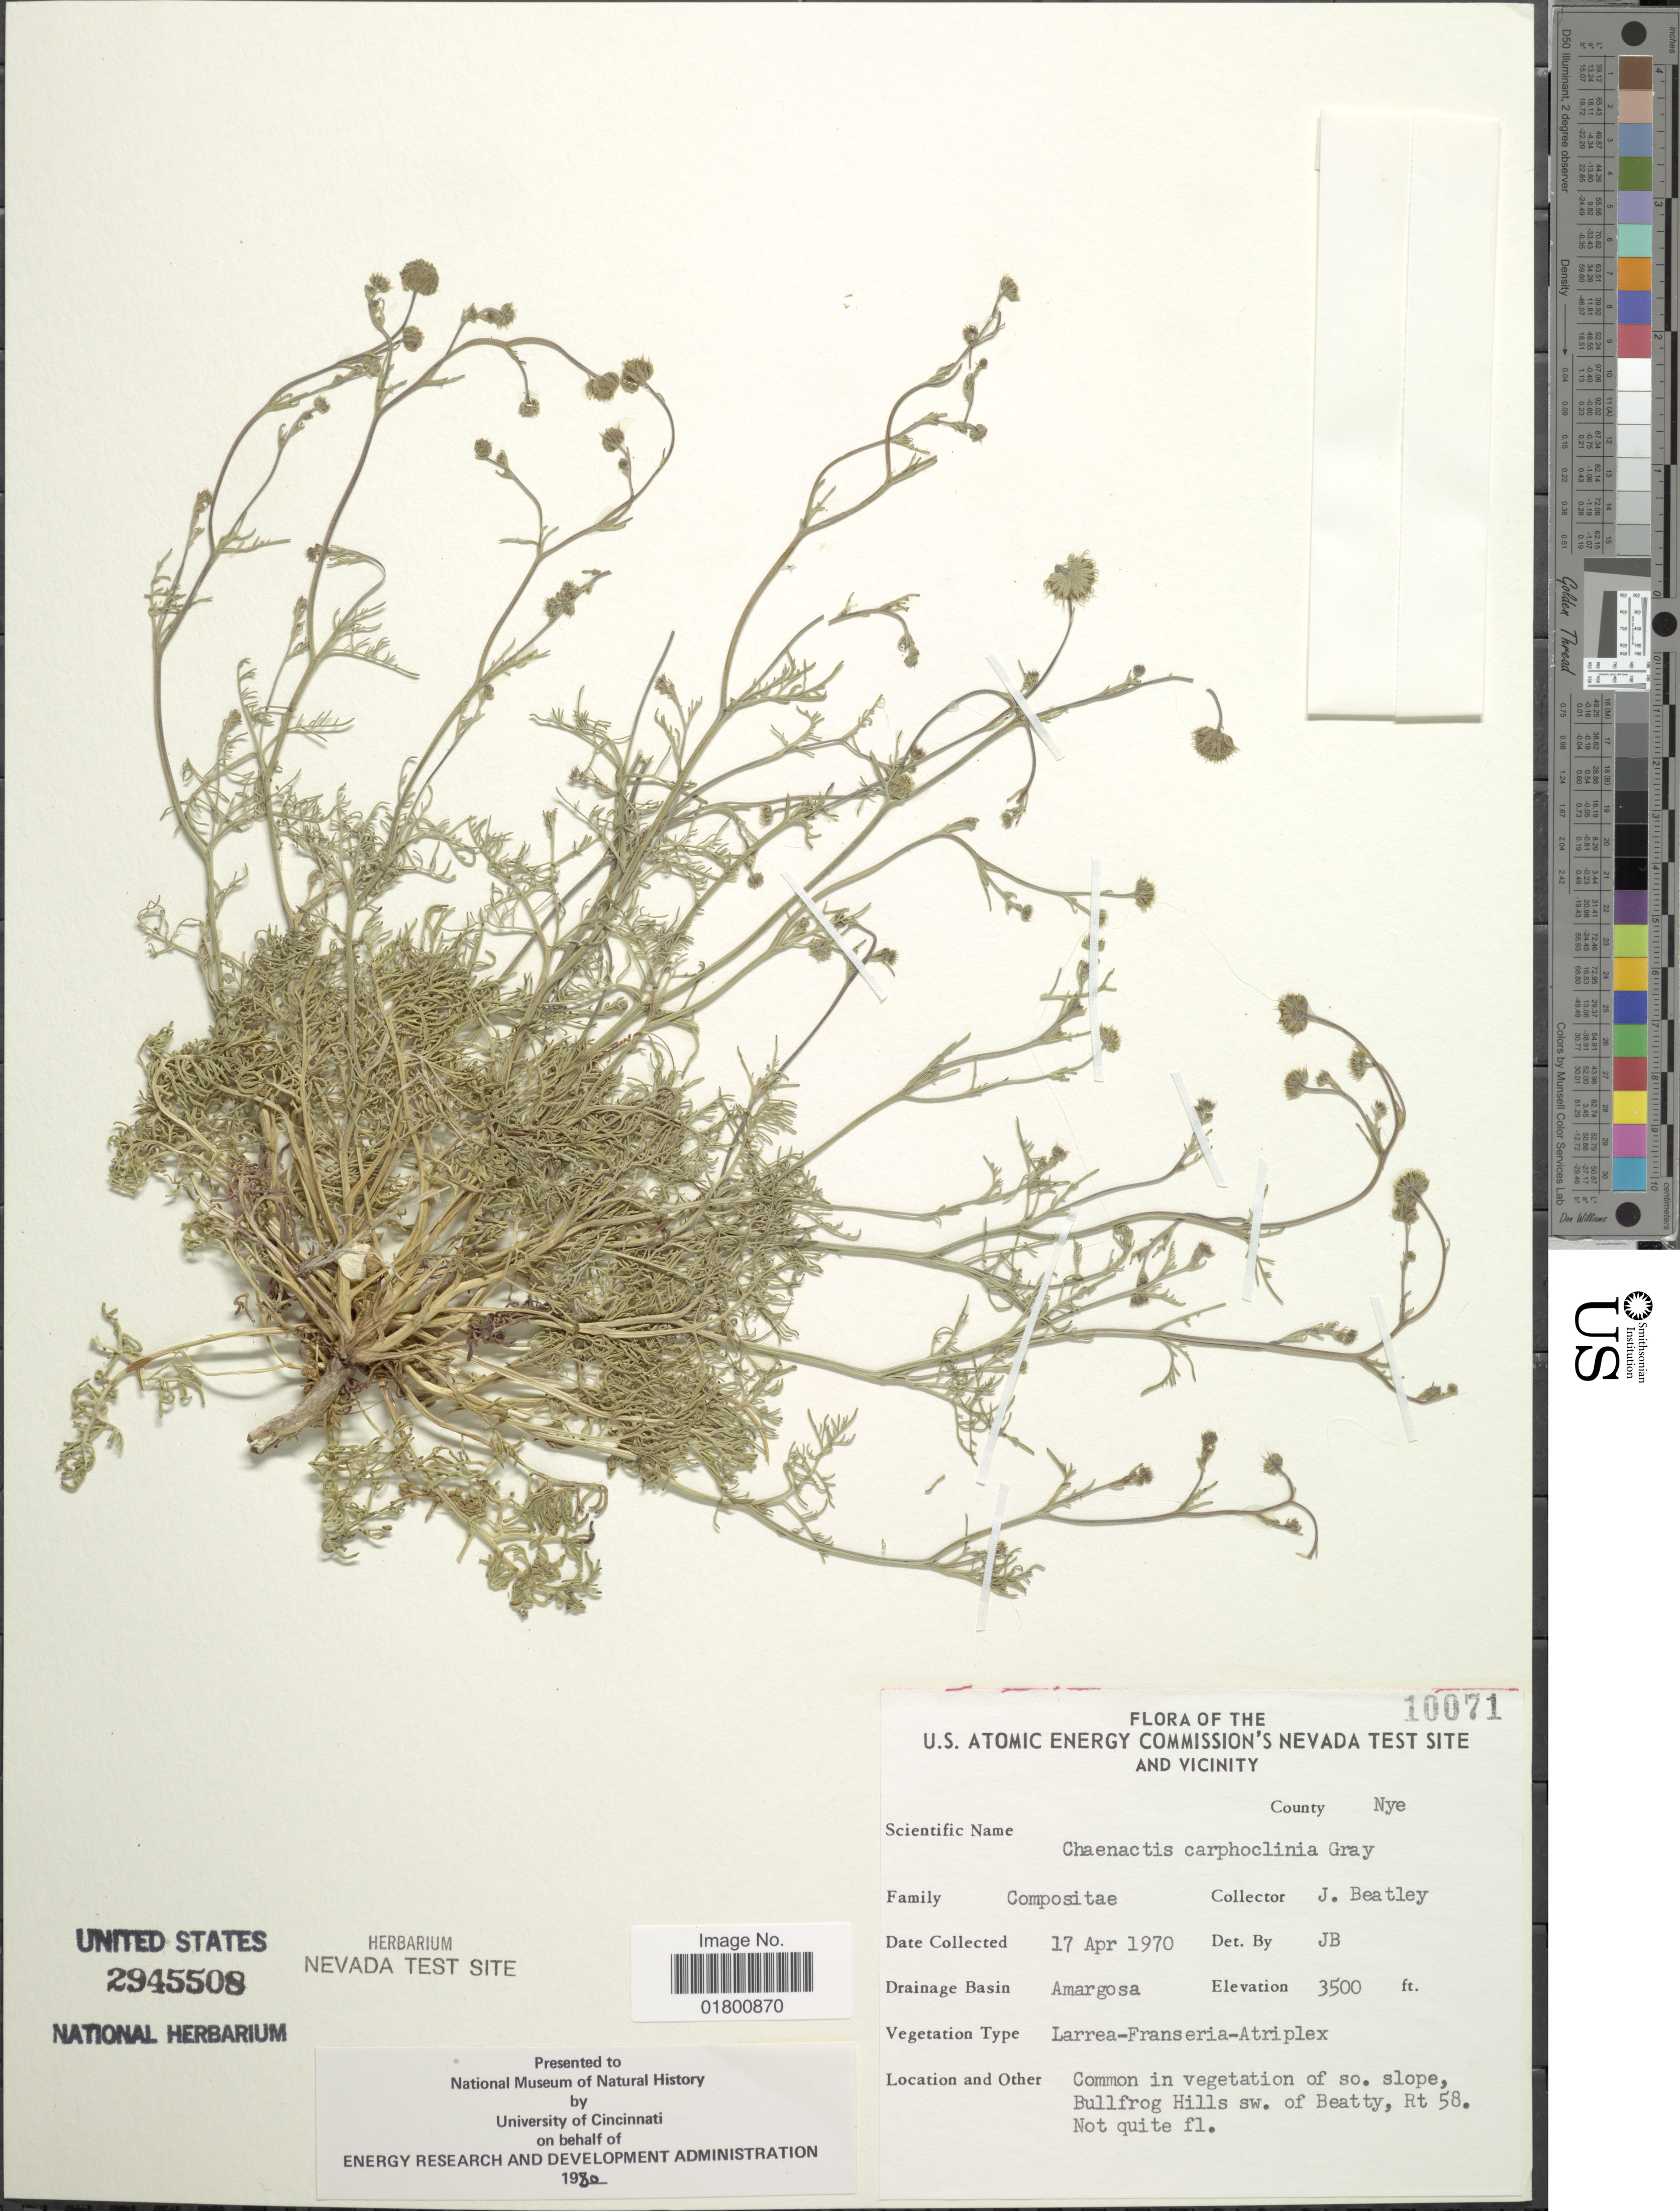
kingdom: Plantae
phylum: Tracheophyta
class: Magnoliopsida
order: Asterales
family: Asteraceae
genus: Chaenactis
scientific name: Chaenactis carphoclinia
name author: A. Gray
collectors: J. C. Beatley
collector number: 10071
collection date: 1970-04-17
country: United States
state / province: Nevada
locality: U.S. Atomic Energy Commission's Nevada Test Site and Vicinity, County Nye, Amargosa, so. slope, Bullfrog Hills sw. of Beatty, Rt 58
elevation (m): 1067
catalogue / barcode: US 2945508